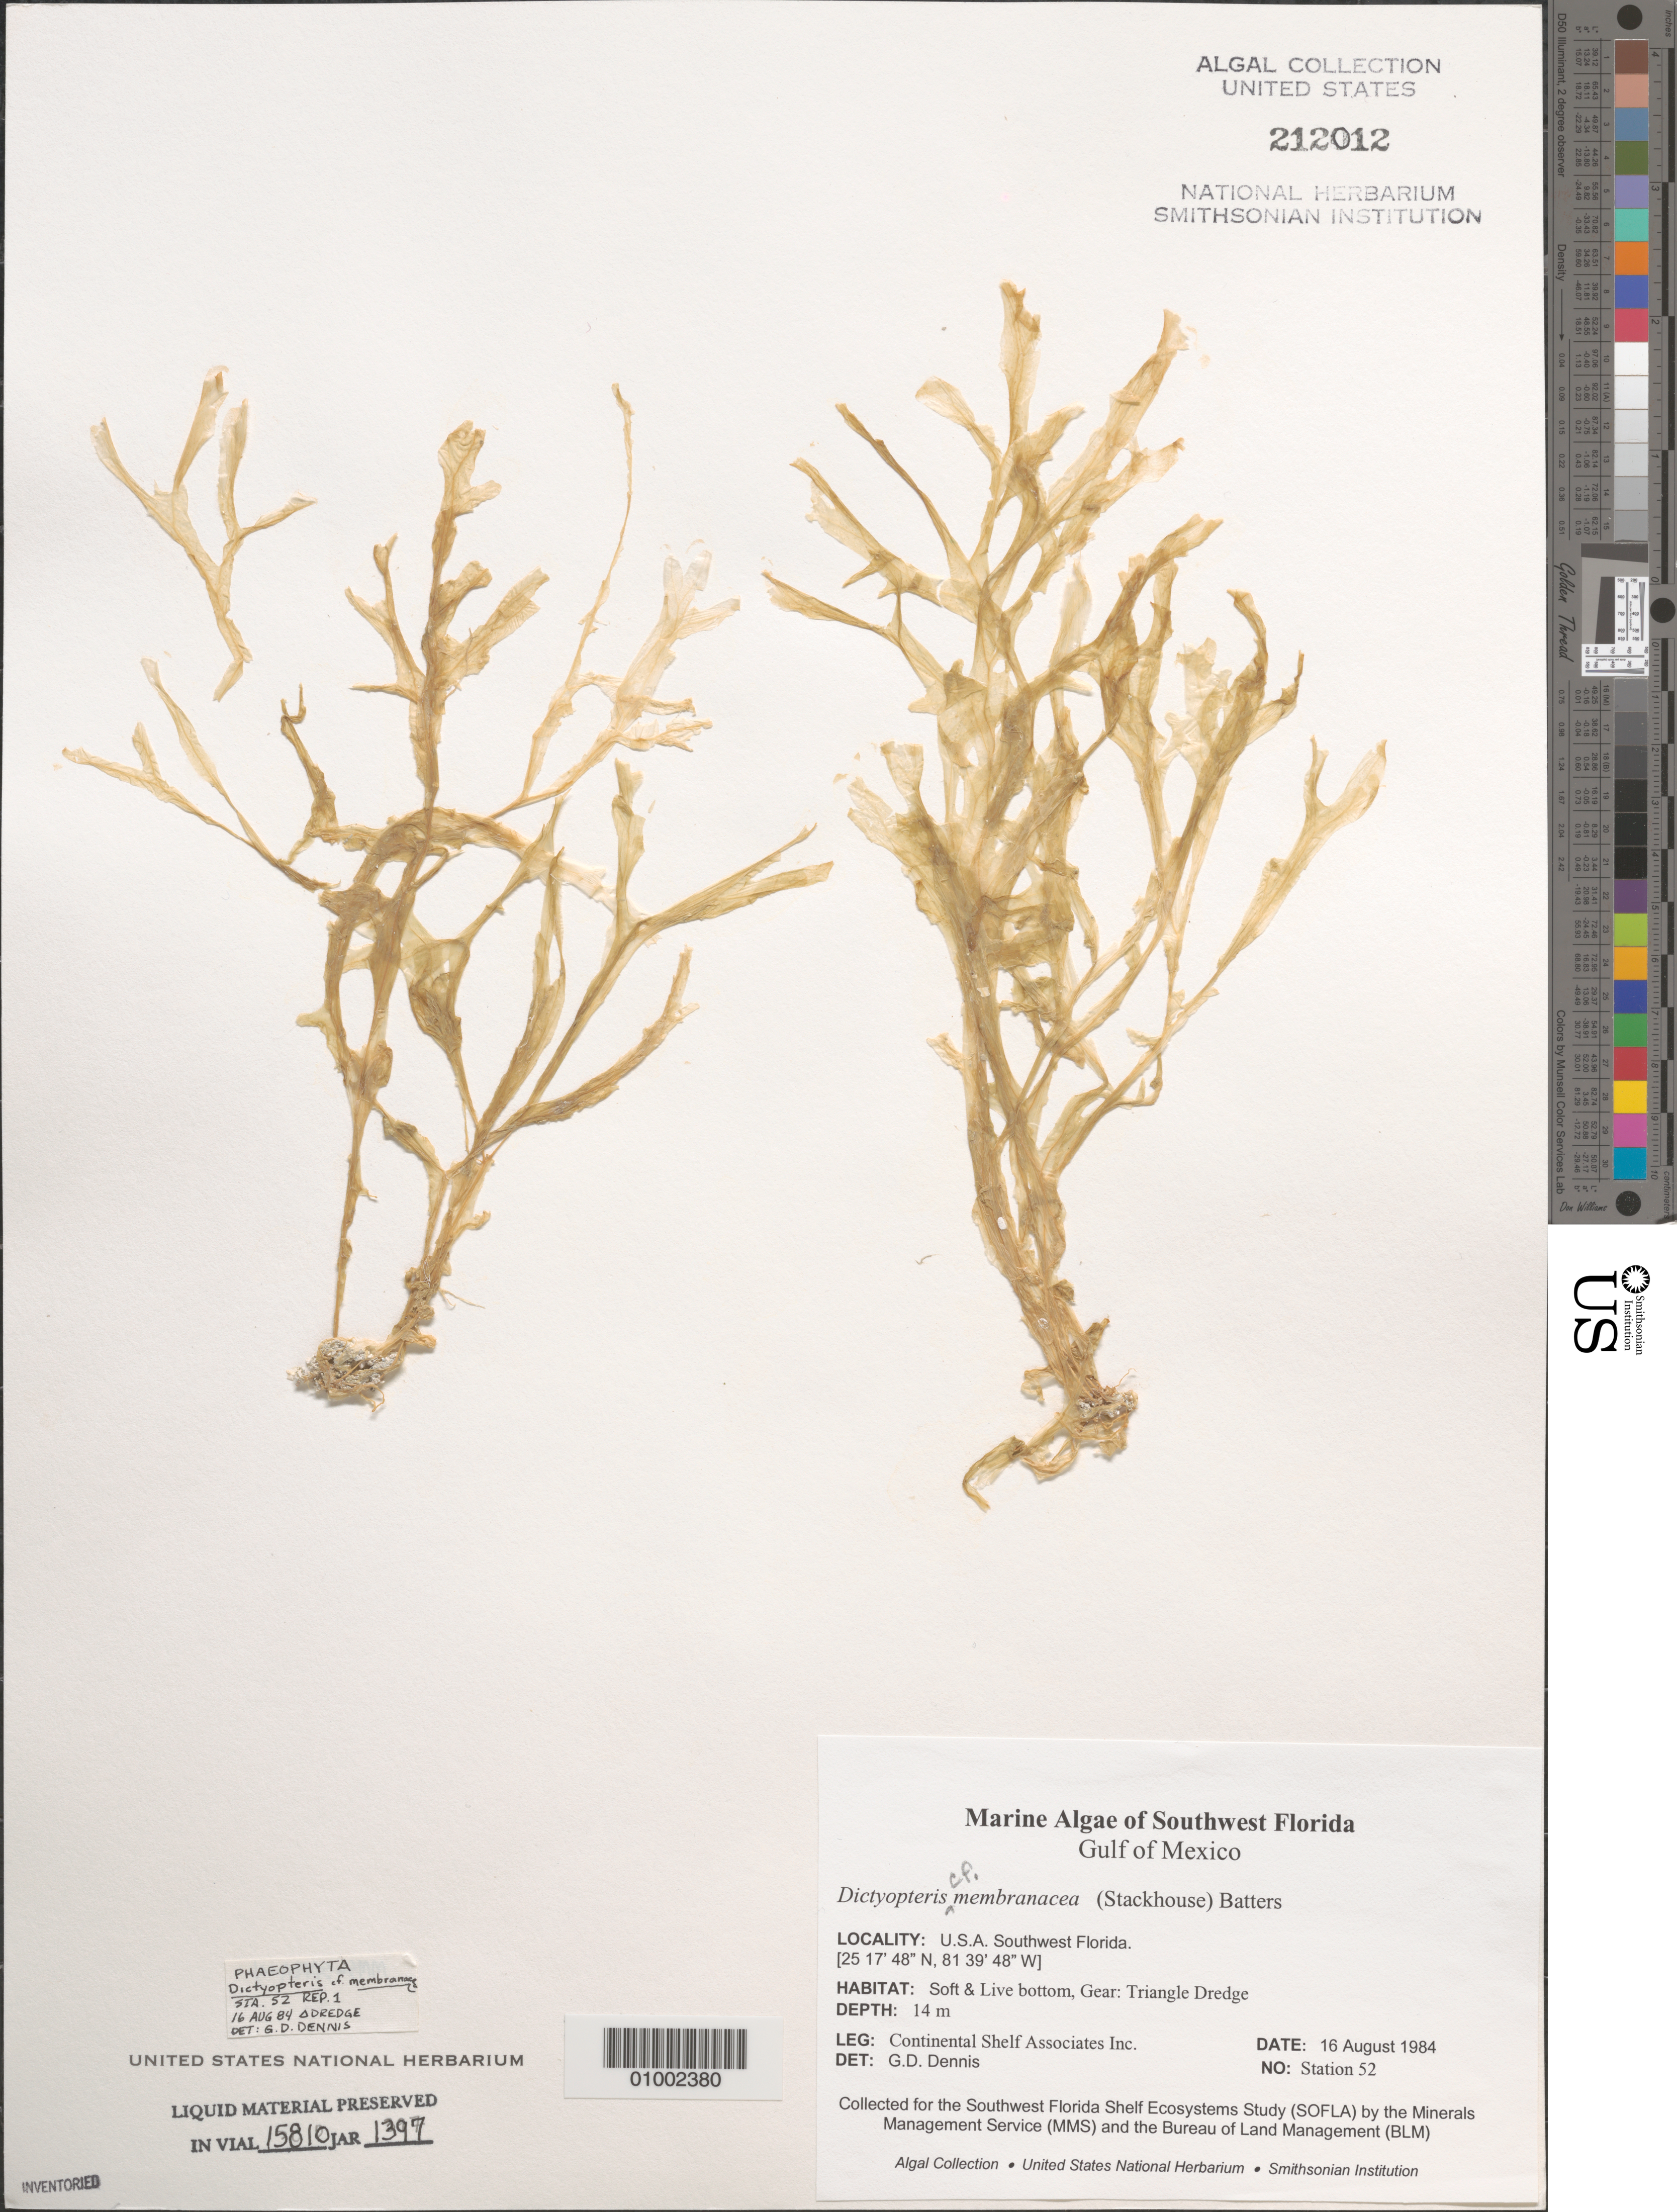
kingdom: Chromista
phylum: Ochrophyta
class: Phaeophyceae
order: Dictyotales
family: Dictyotaceae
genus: Dictyopteris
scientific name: Dictyopteris polypodioides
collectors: Continental Shelf Associates Inc.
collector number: Station 52 Repl 1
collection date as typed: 16 Aug 1984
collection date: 1984-08-16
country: United States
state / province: Florida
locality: Gulf of Mexico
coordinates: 25 17'48"N, 81 39'48"W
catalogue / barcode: US 212012